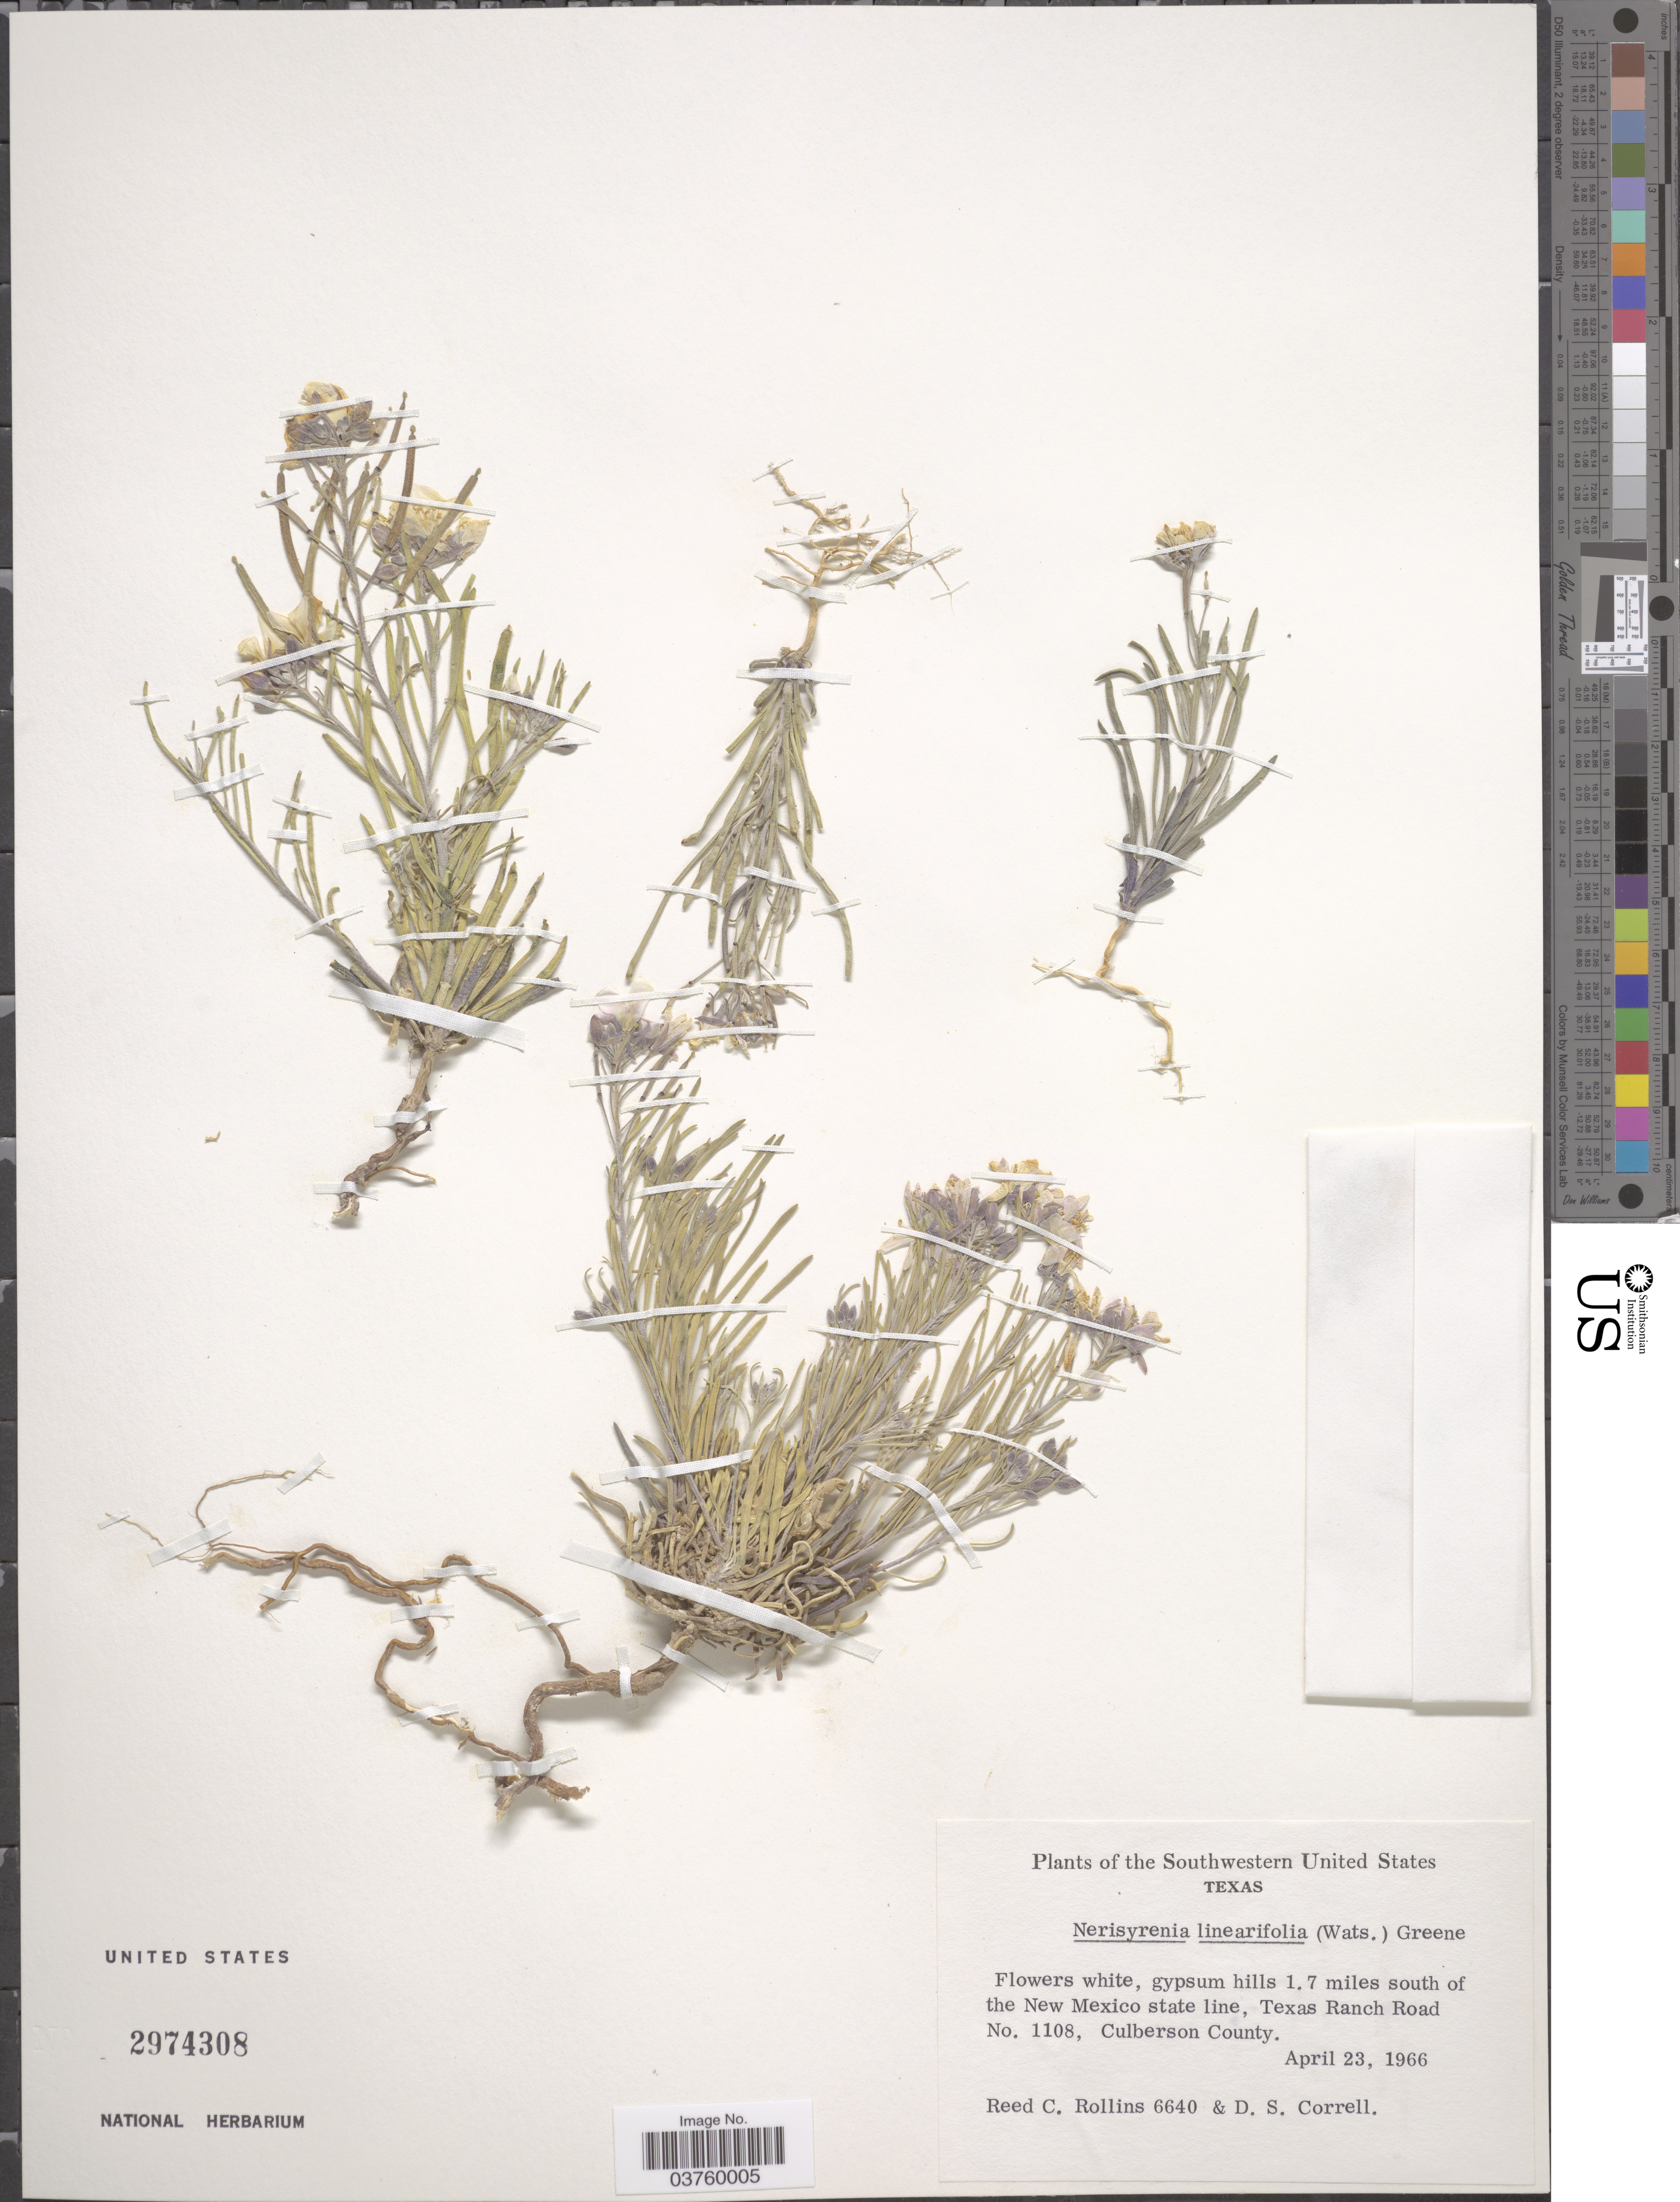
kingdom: Plantae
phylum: Tracheophyta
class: Magnoliopsida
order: Brassicales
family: Brassicaceae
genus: Nerisyrenia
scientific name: Nerisyrenia linearifolia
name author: (S. Watson) Greene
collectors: R. C. Rollins & D. S. Correll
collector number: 6640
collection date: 1966-04-23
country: United States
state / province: Texas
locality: The Southwestern United States. 1.7 miles south of the New Mexico state line, Texas Ranch Road No. 1108, Culberson County.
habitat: gypsum hills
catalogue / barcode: US 2974308